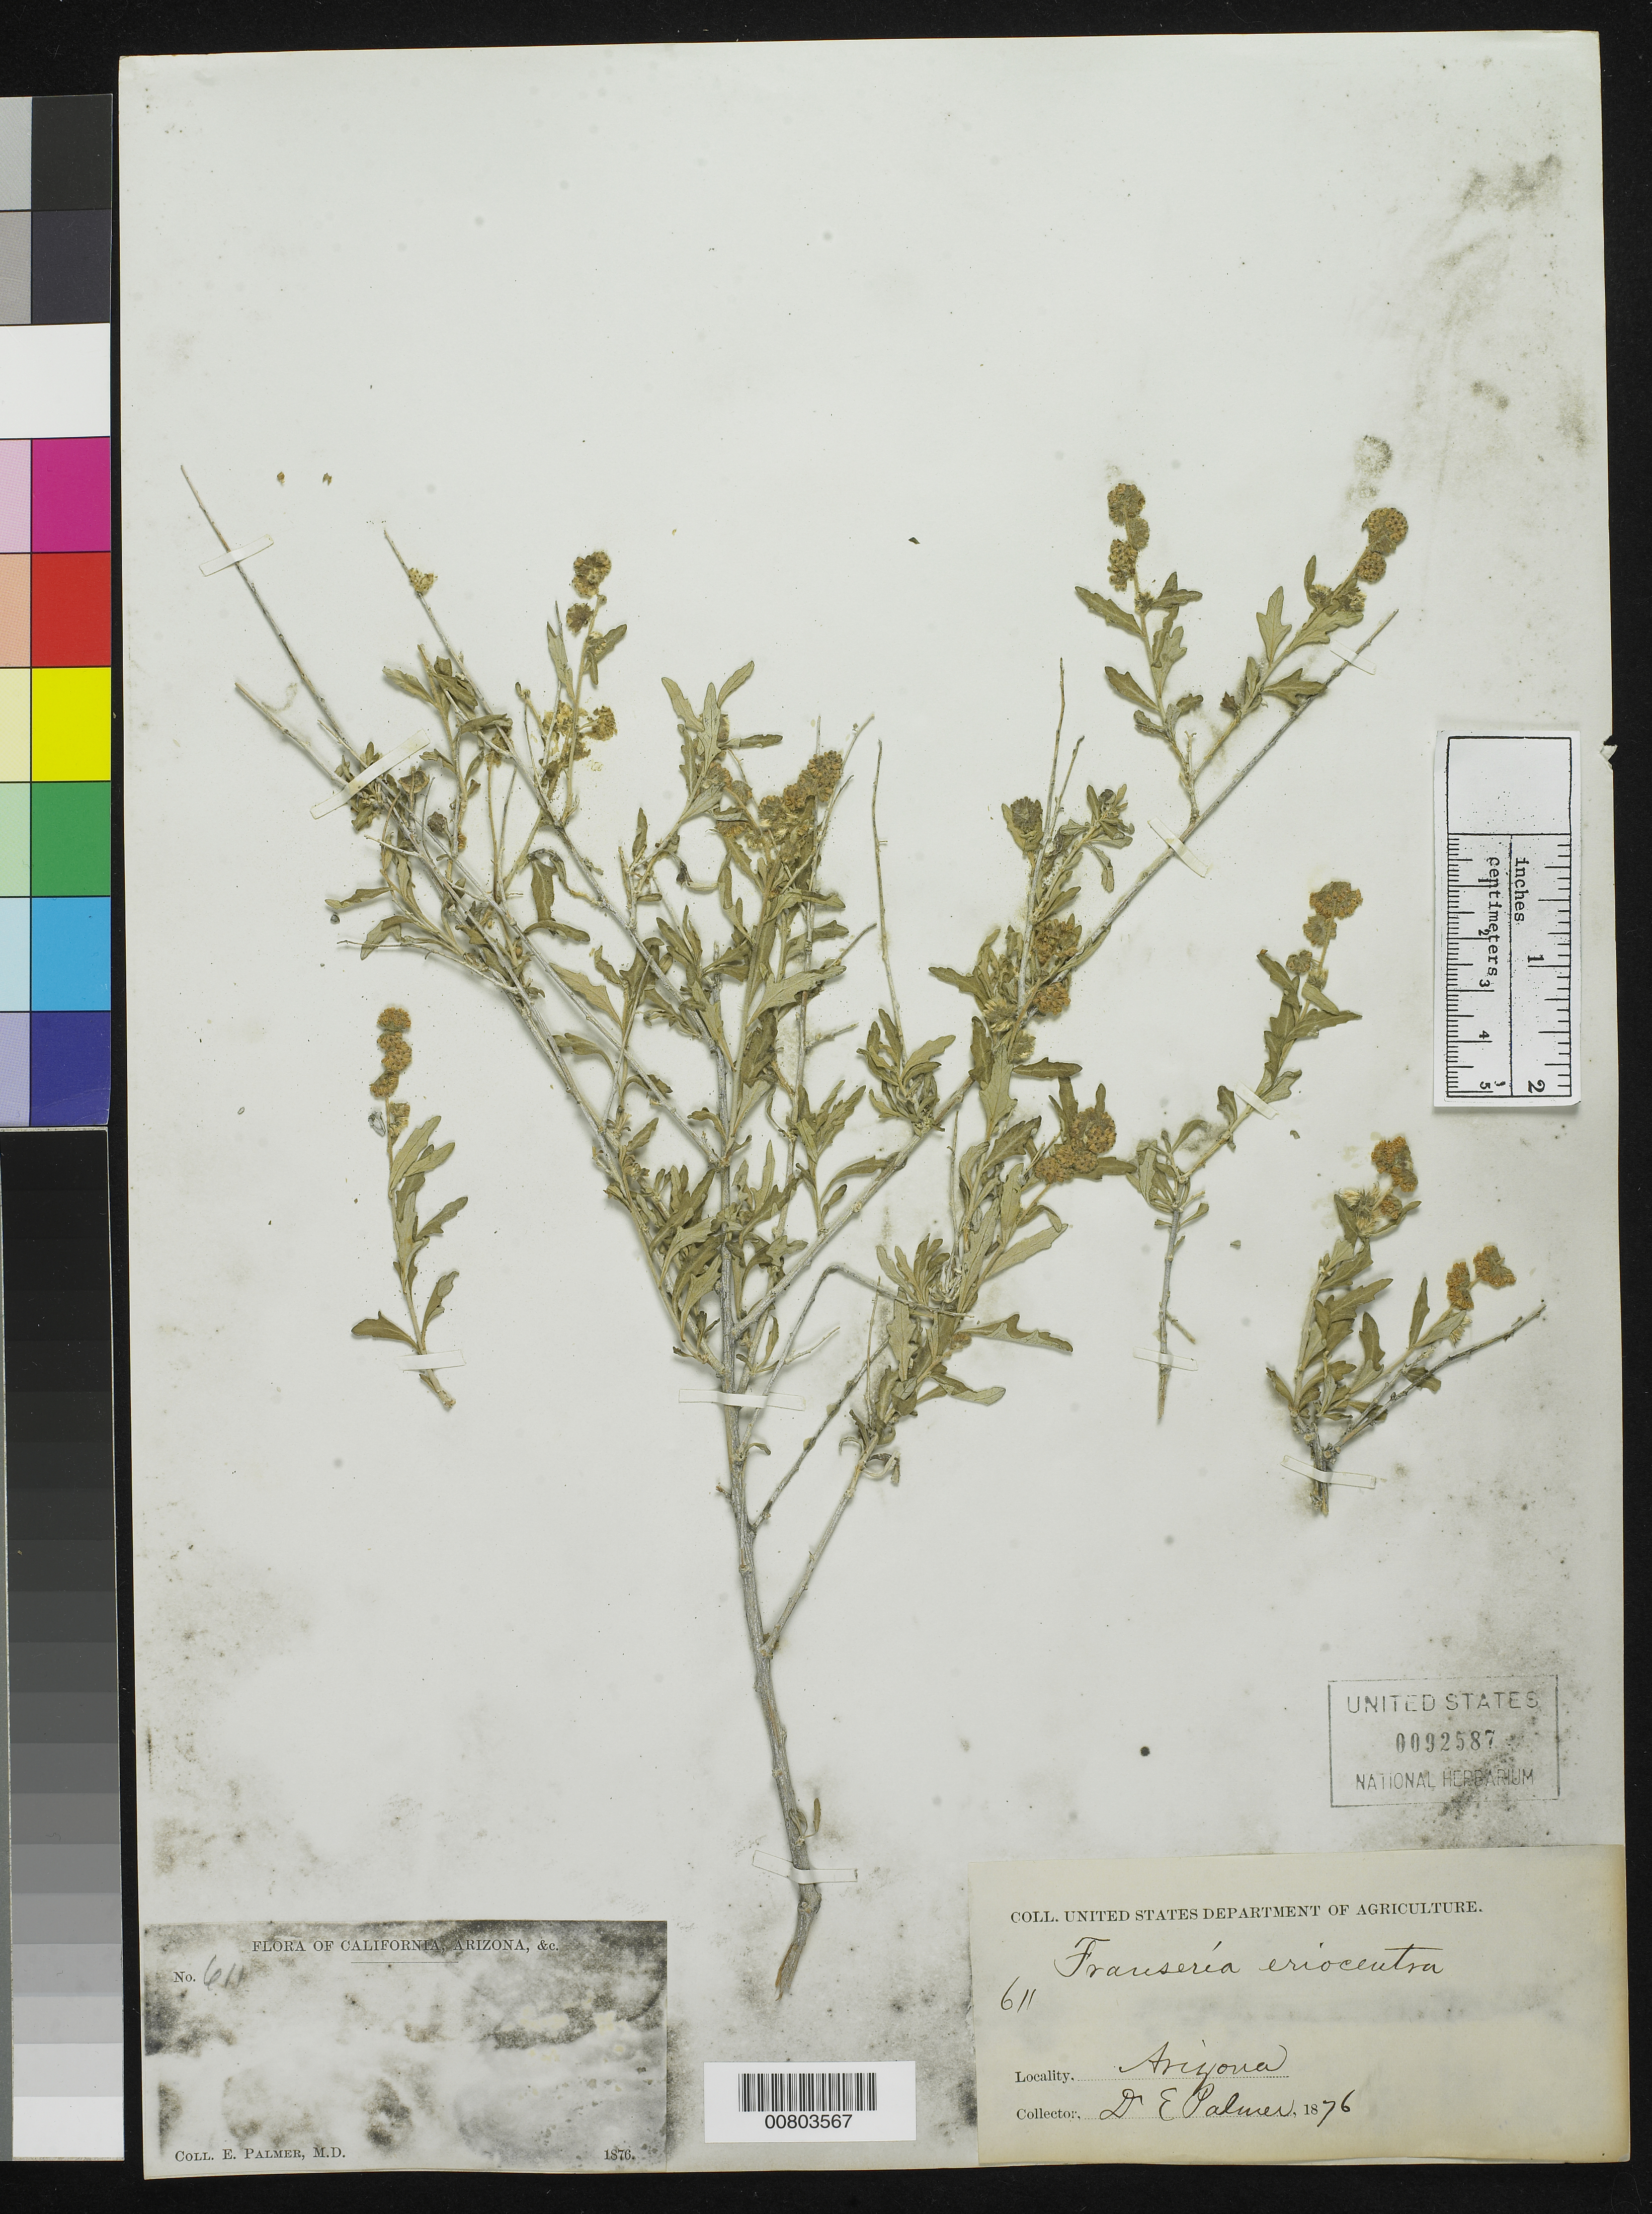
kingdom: Plantae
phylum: Tracheophyta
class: Magnoliopsida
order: Asterales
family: Asteraceae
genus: Franseria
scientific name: Franseria eriocentra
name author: A. Gray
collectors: E. Palmer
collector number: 611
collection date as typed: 1876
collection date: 1876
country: United States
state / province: Arizona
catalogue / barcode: US 92587